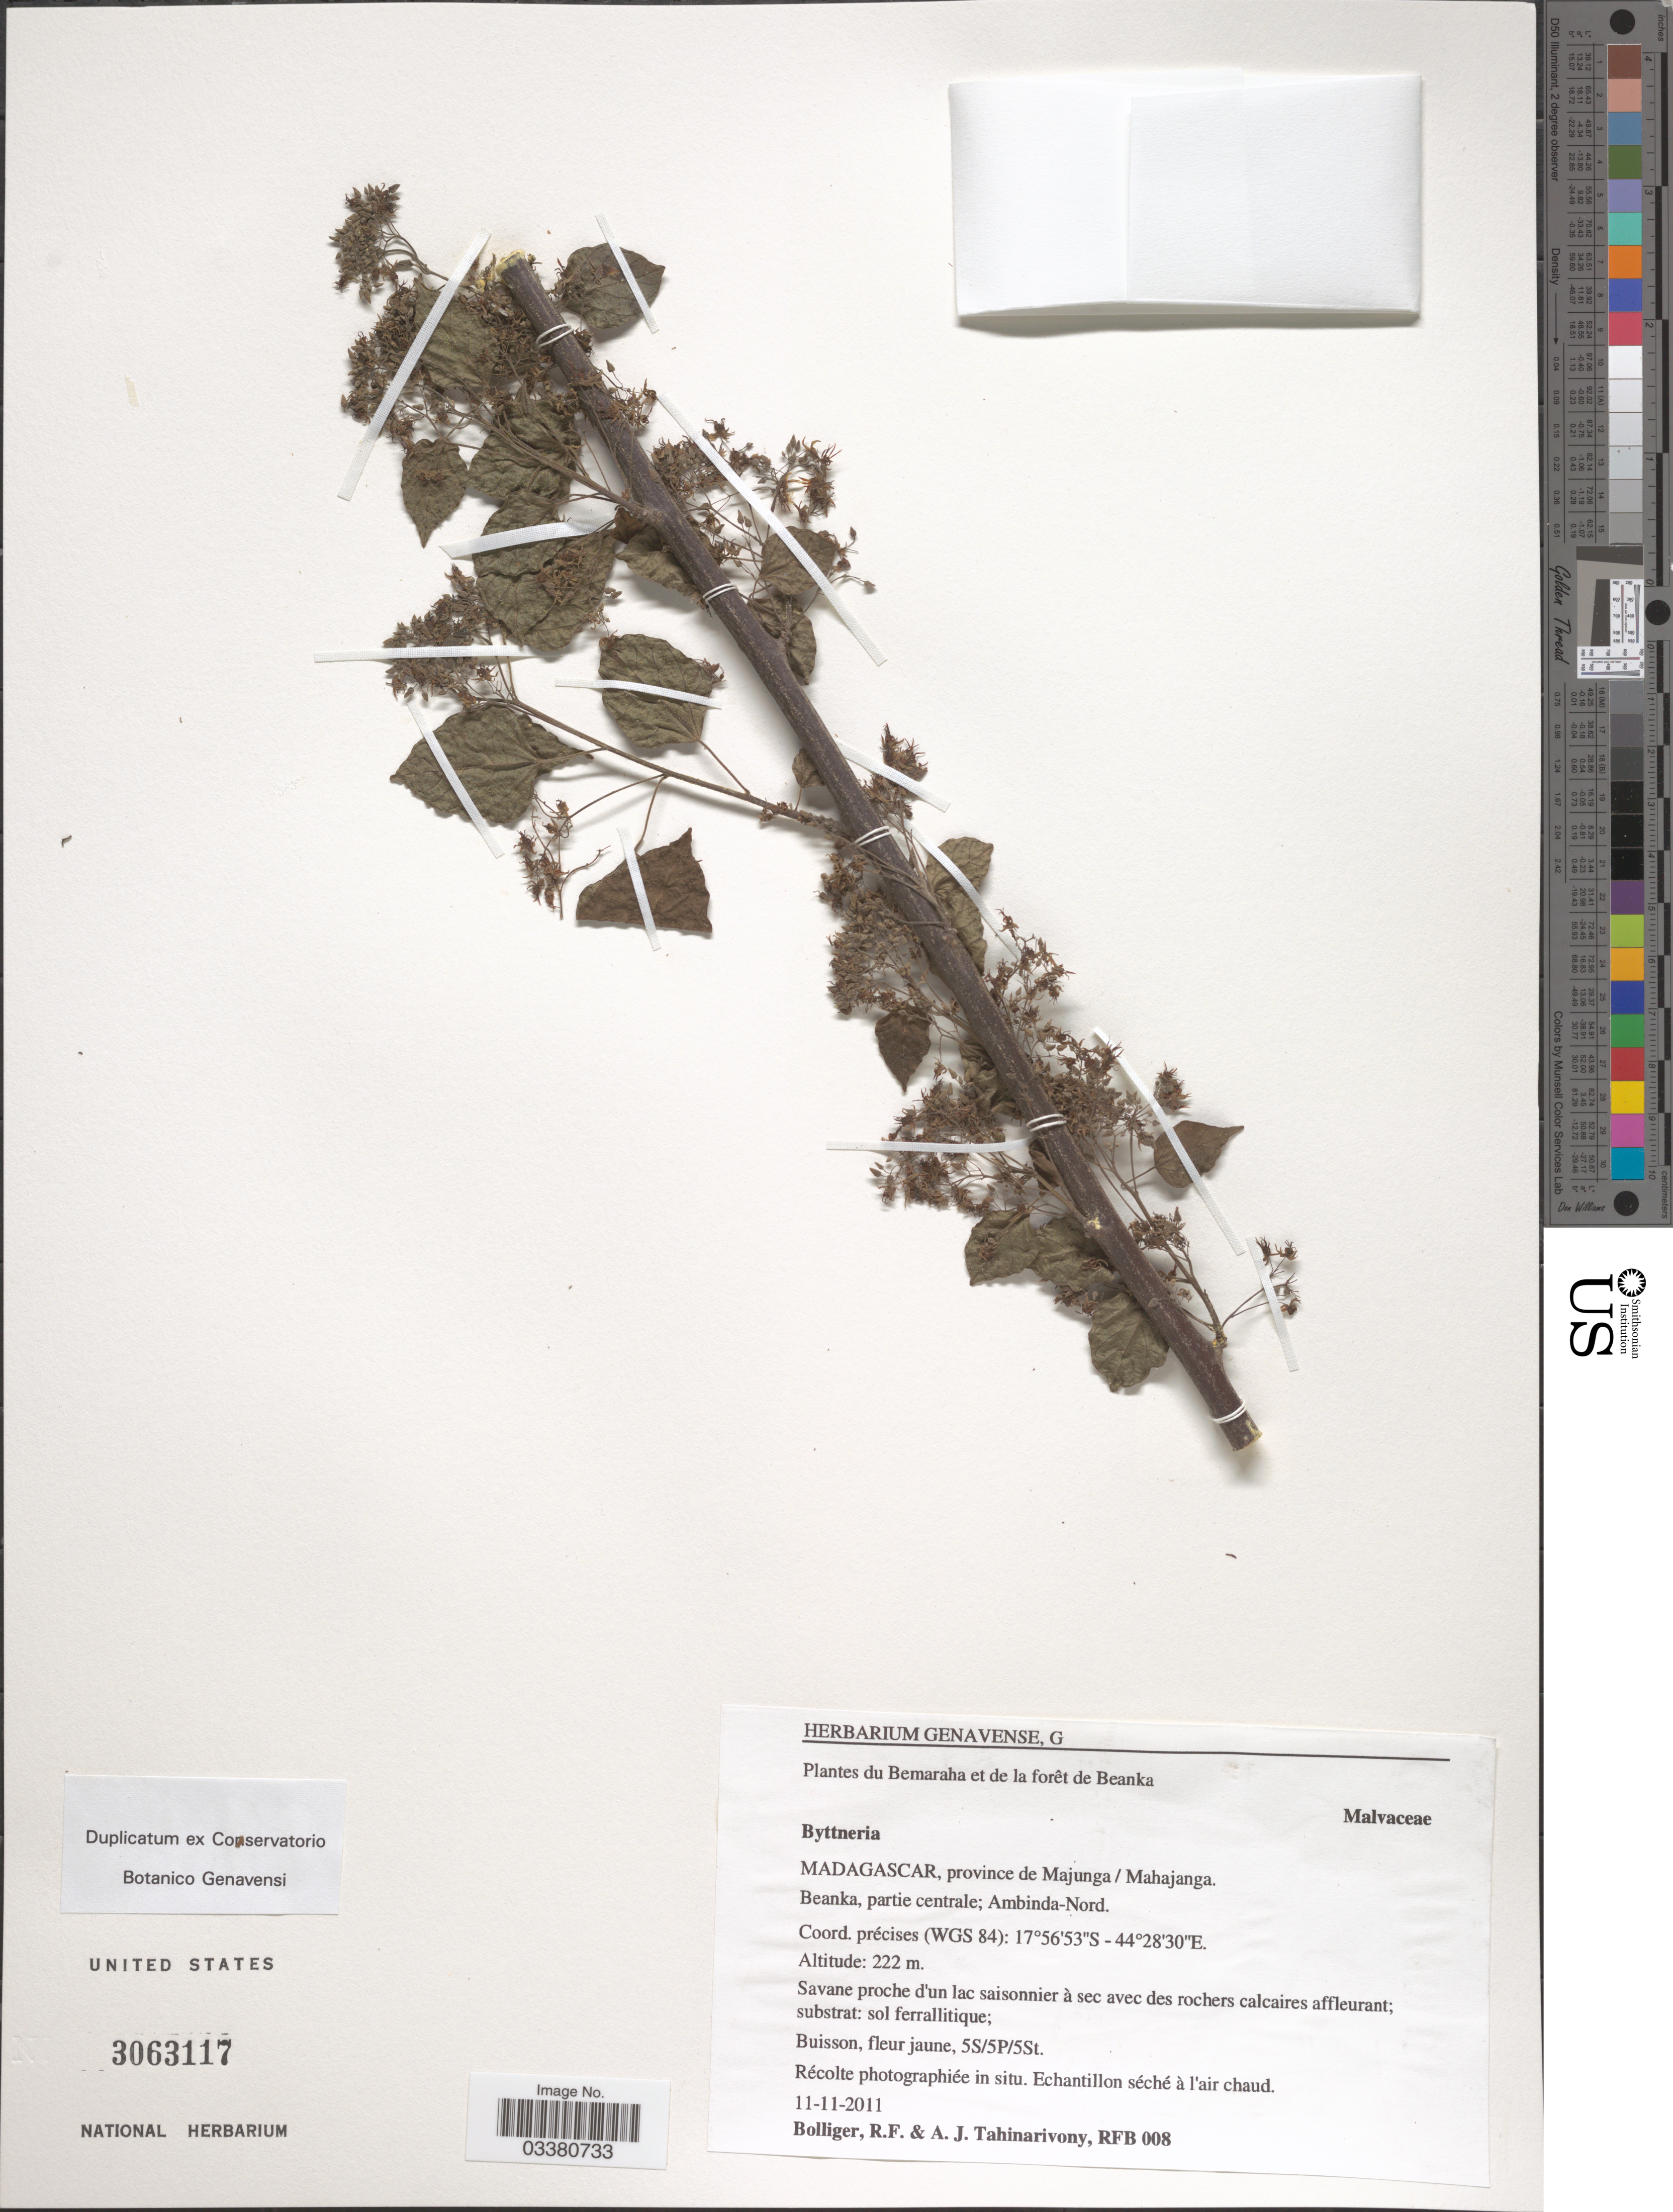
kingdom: Plantae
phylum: Tracheophyta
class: Magnoliopsida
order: Malvales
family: Malvaceae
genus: Byttneria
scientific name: Byttneria sp.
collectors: R. Bolliger & A. Tahinarivony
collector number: RFB 008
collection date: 2011-11-11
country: Madagascar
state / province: Melaky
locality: Du Bemaraha et de la forêt de Beanka. Province de Majunga. Beanka, partie centrale; Ambina-Nord. (WGS 84).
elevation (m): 222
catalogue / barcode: US 3063117